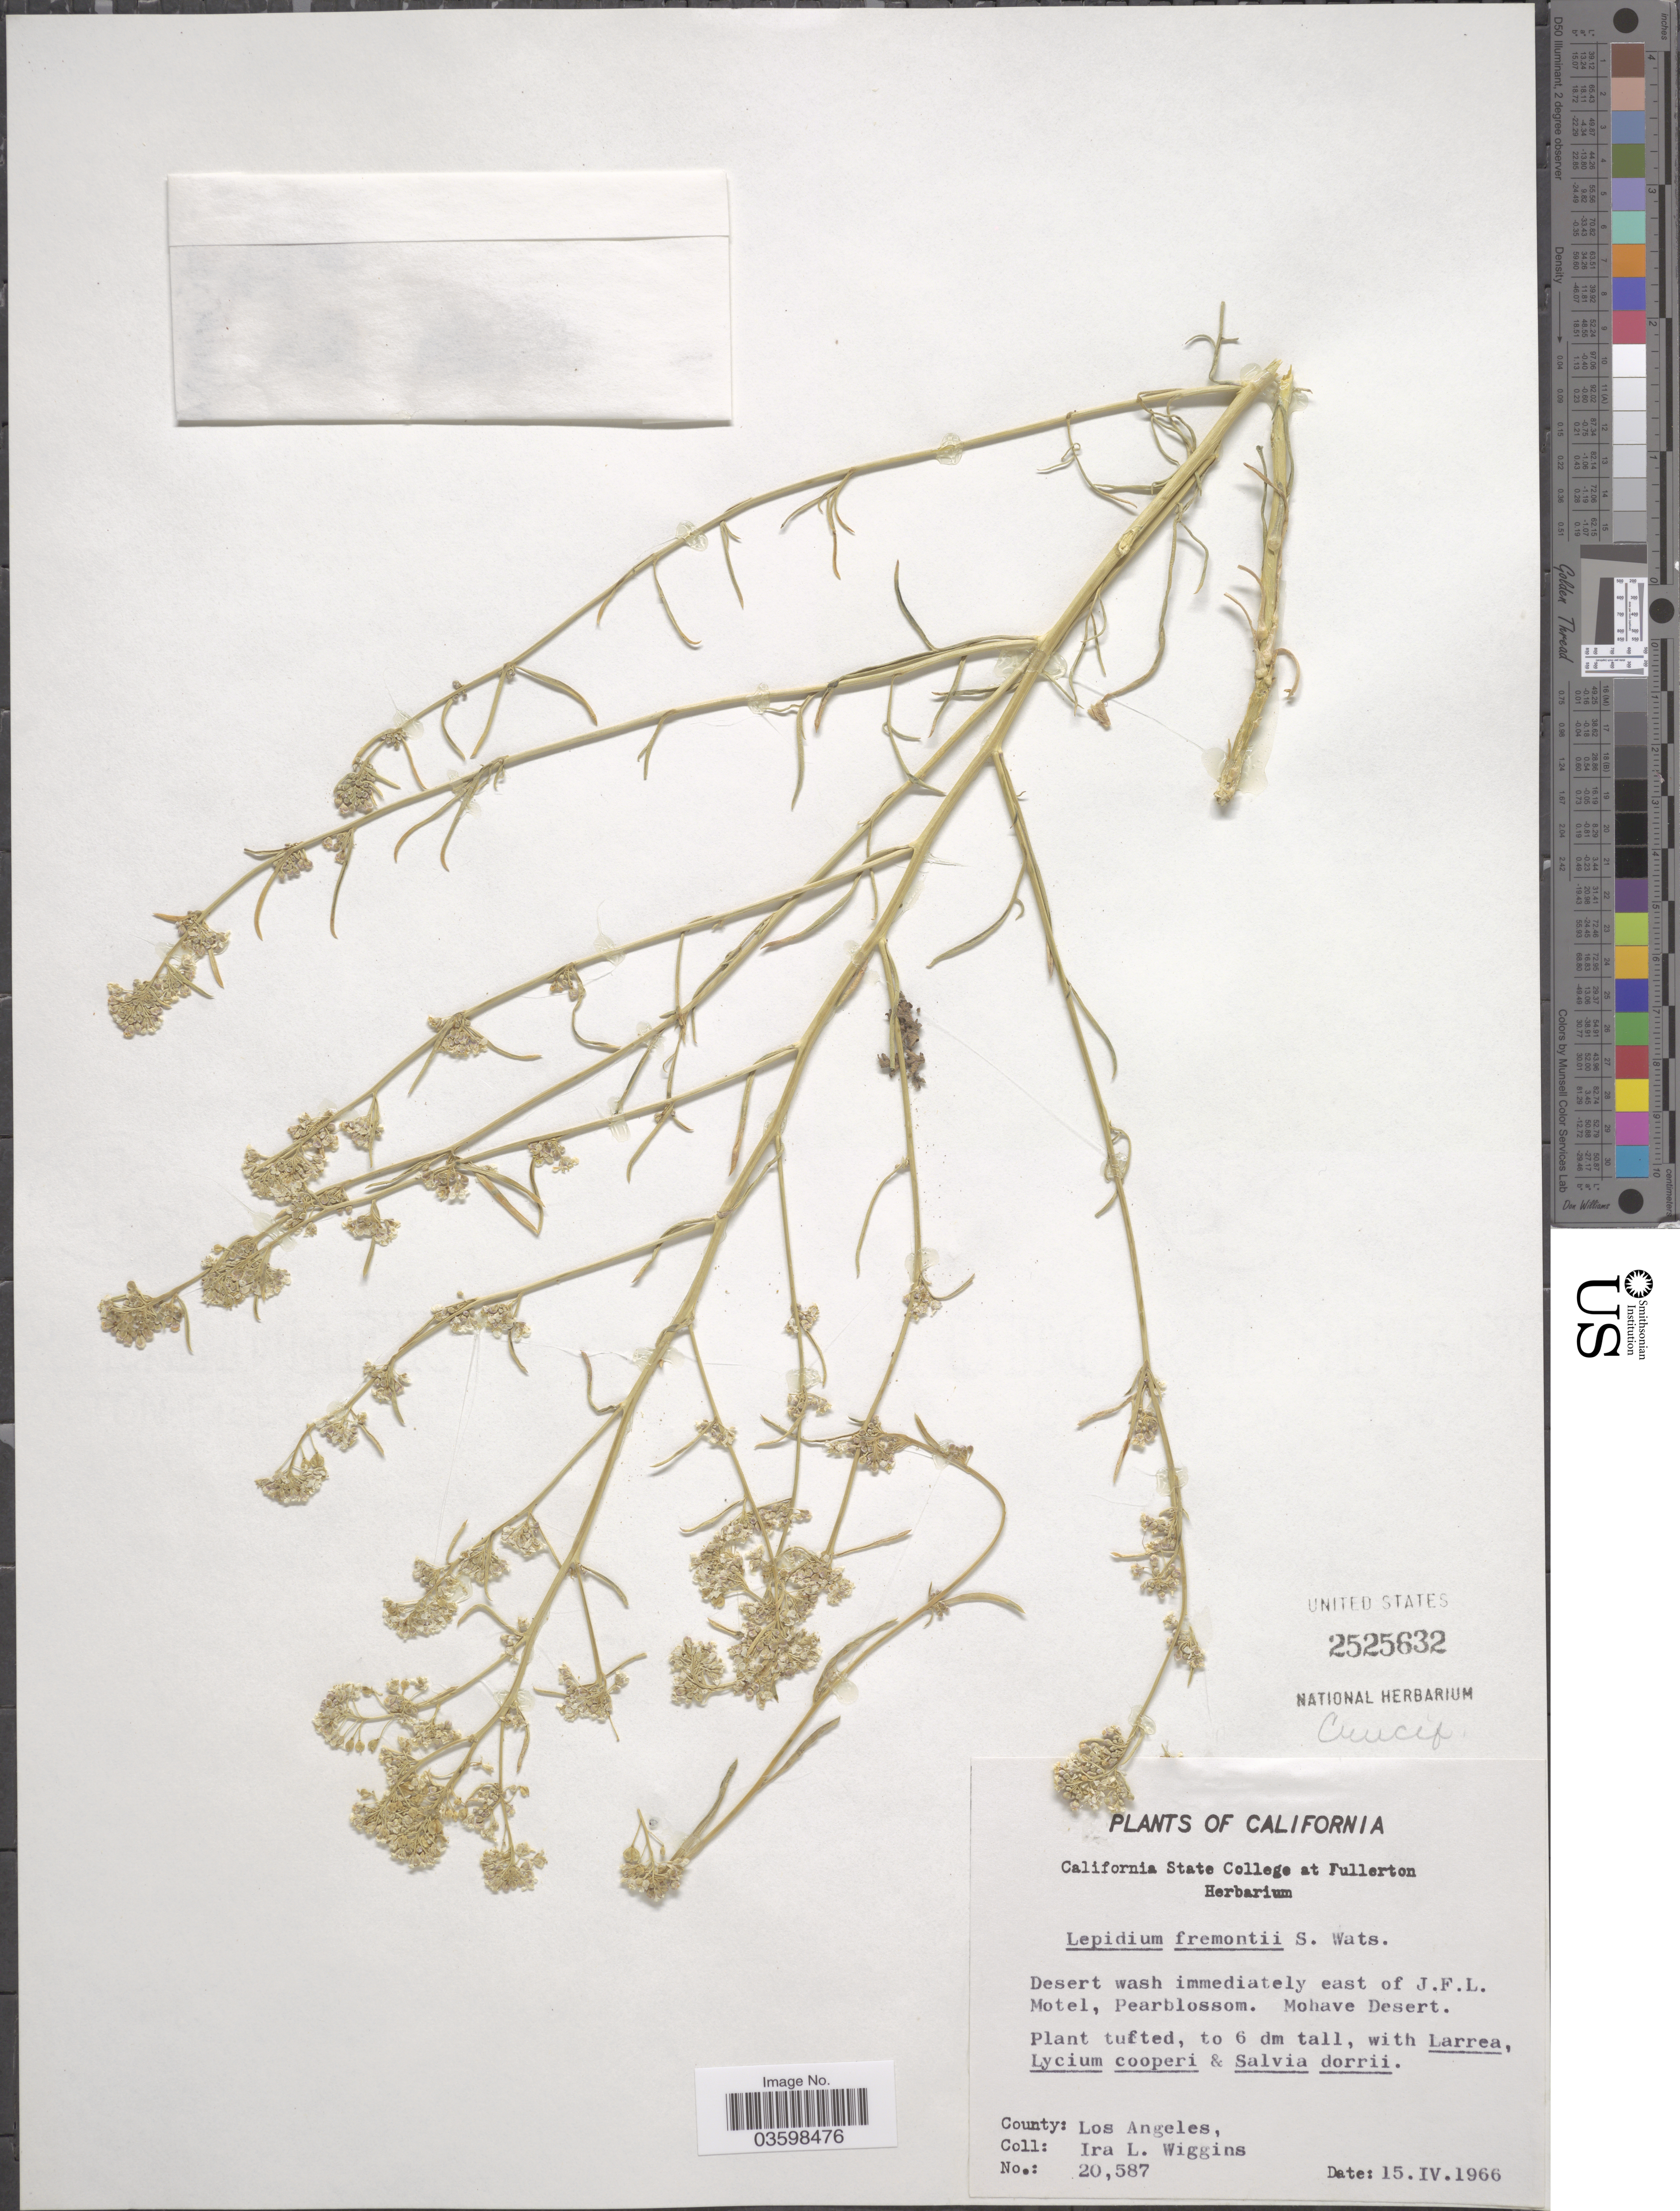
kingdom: Plantae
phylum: Tracheophyta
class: Magnoliopsida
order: Brassicales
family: Brassicaceae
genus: Lepidium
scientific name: Lepidium fremontii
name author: S. Watson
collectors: I. L. Wiggins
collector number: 20587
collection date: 1966-04-15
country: United States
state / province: California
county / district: Los Angeles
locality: Desert wash immediately east of J.F.L. Motel, Pearblossom. Mohave Desert. County: Los Angeles.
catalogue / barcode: US 2525632